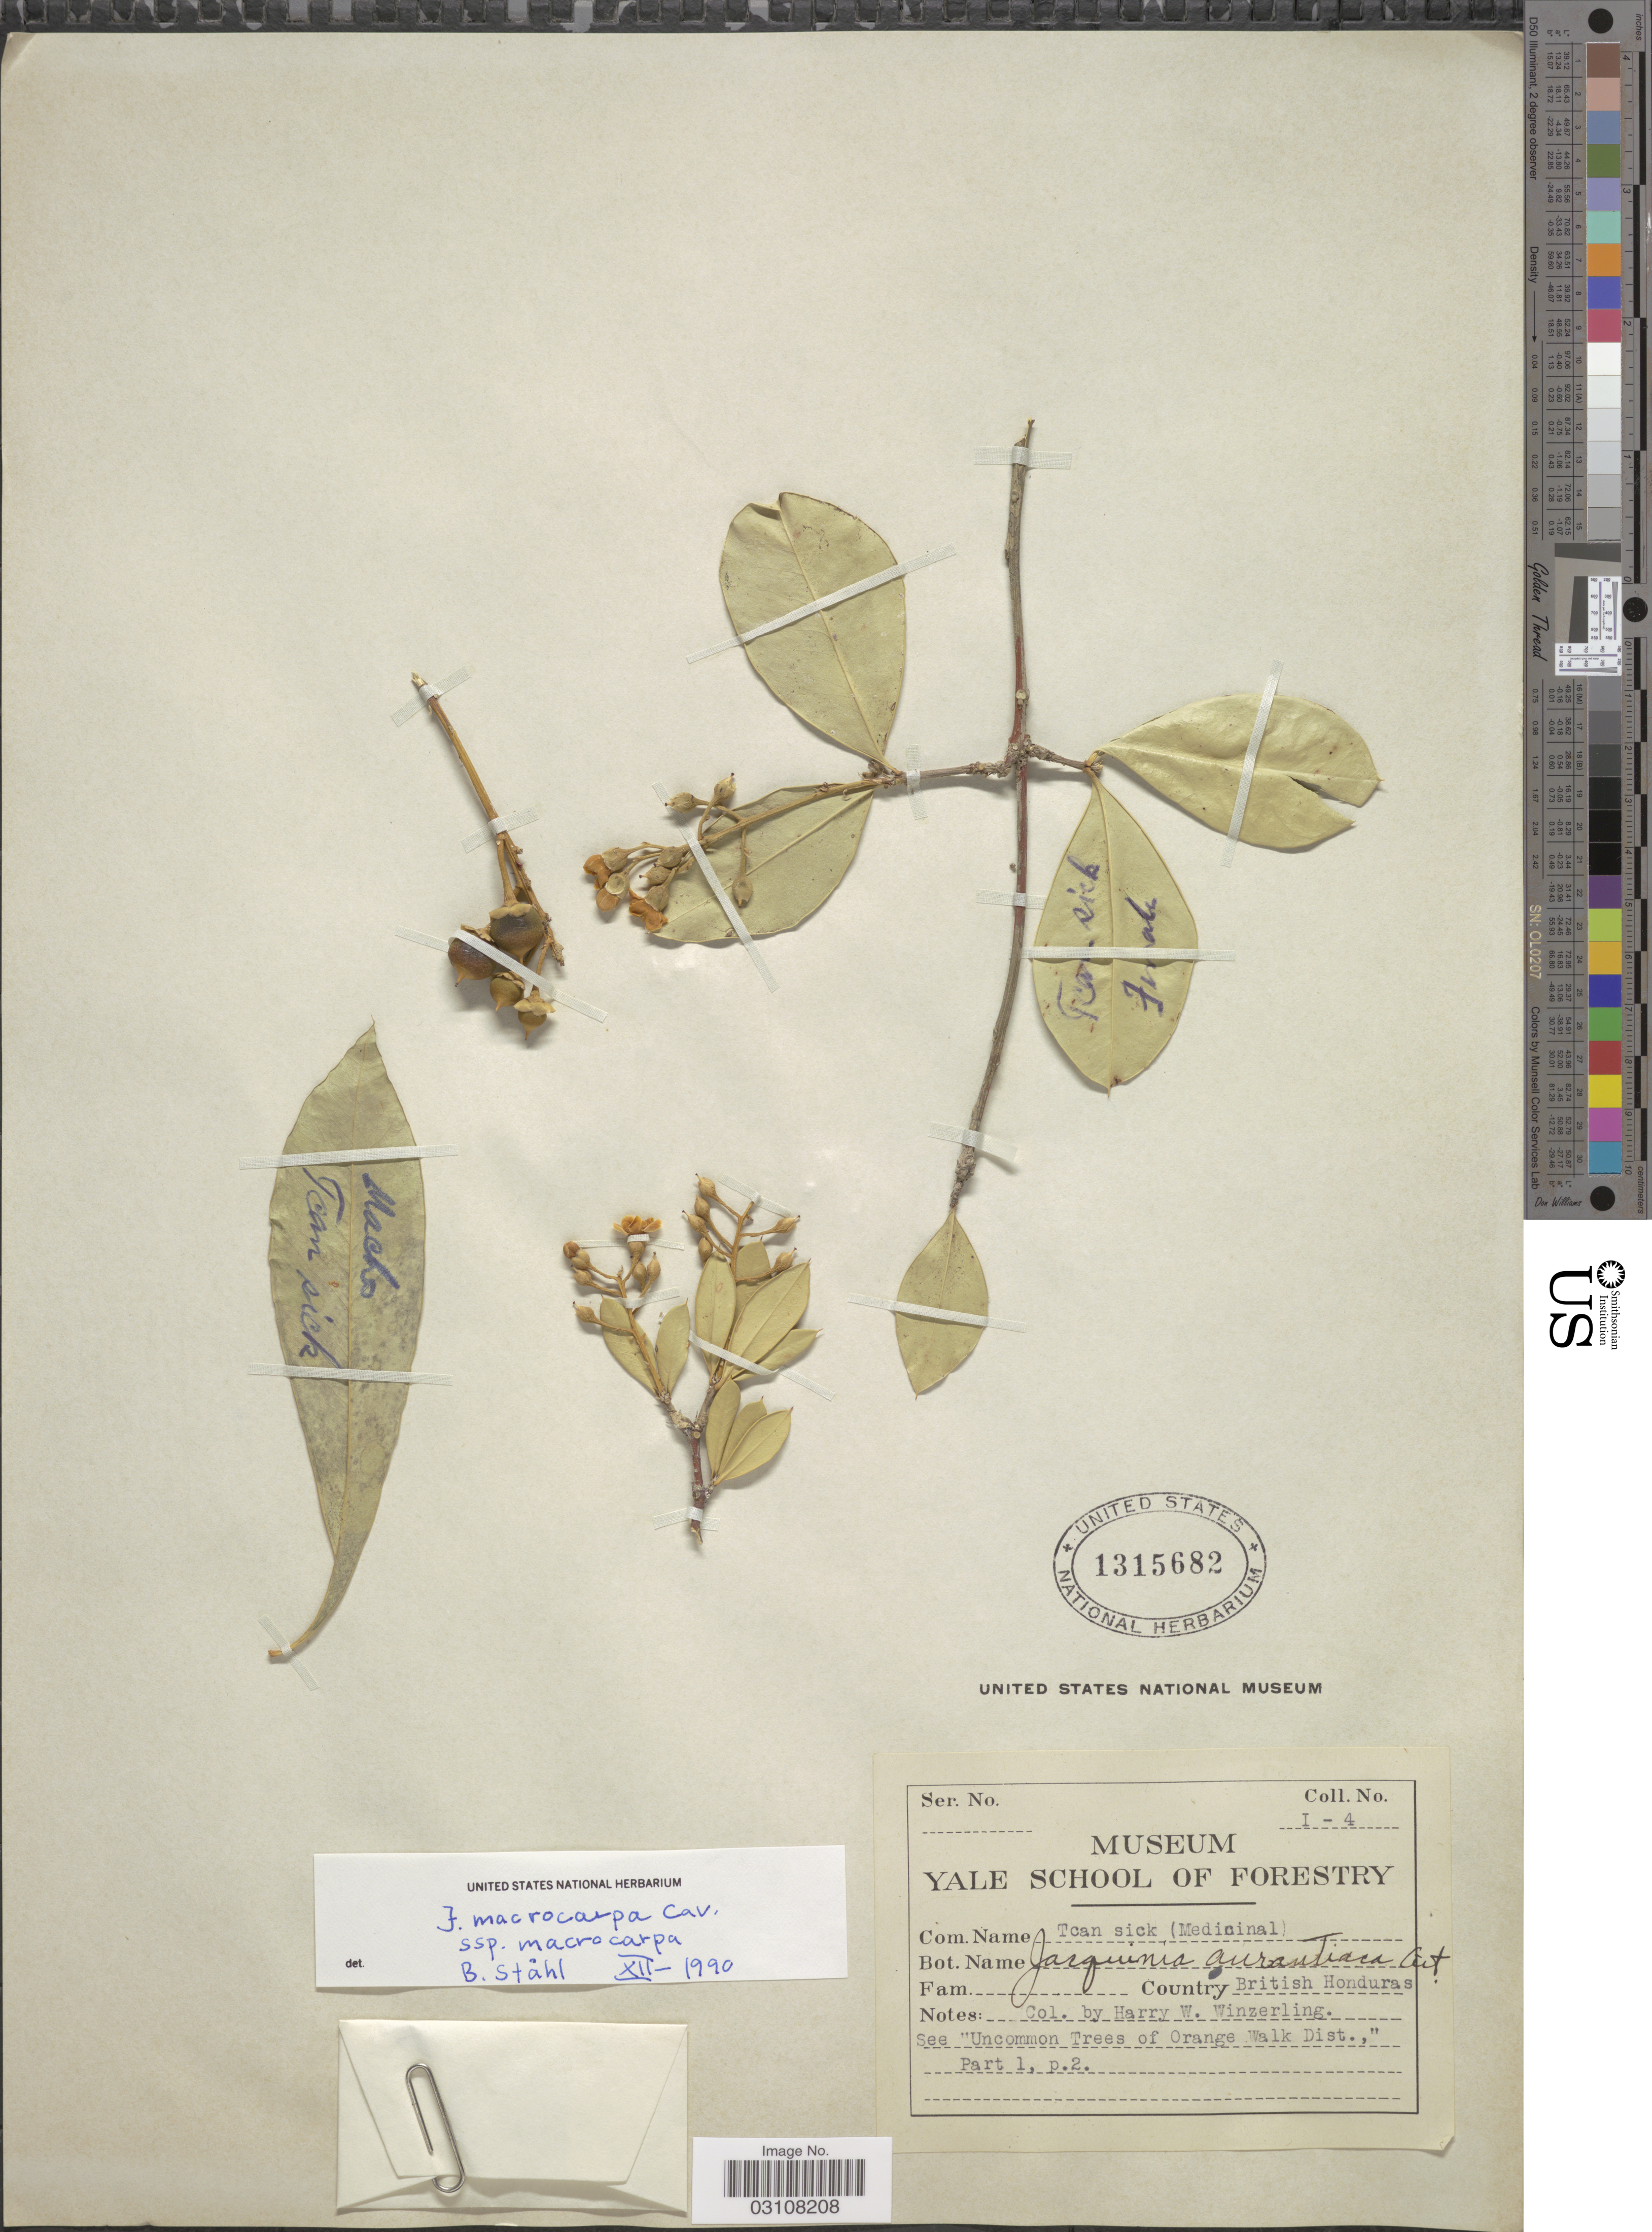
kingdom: Plantae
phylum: Tracheophyta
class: Magnoliopsida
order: Ericales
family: Primulaceae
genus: Jacquinia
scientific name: Jacquinia macrocarpa subsp. macrocarpa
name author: Cav.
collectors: H. Winzerling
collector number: I-4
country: Belize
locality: Country British Honduras.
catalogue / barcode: US 1315682